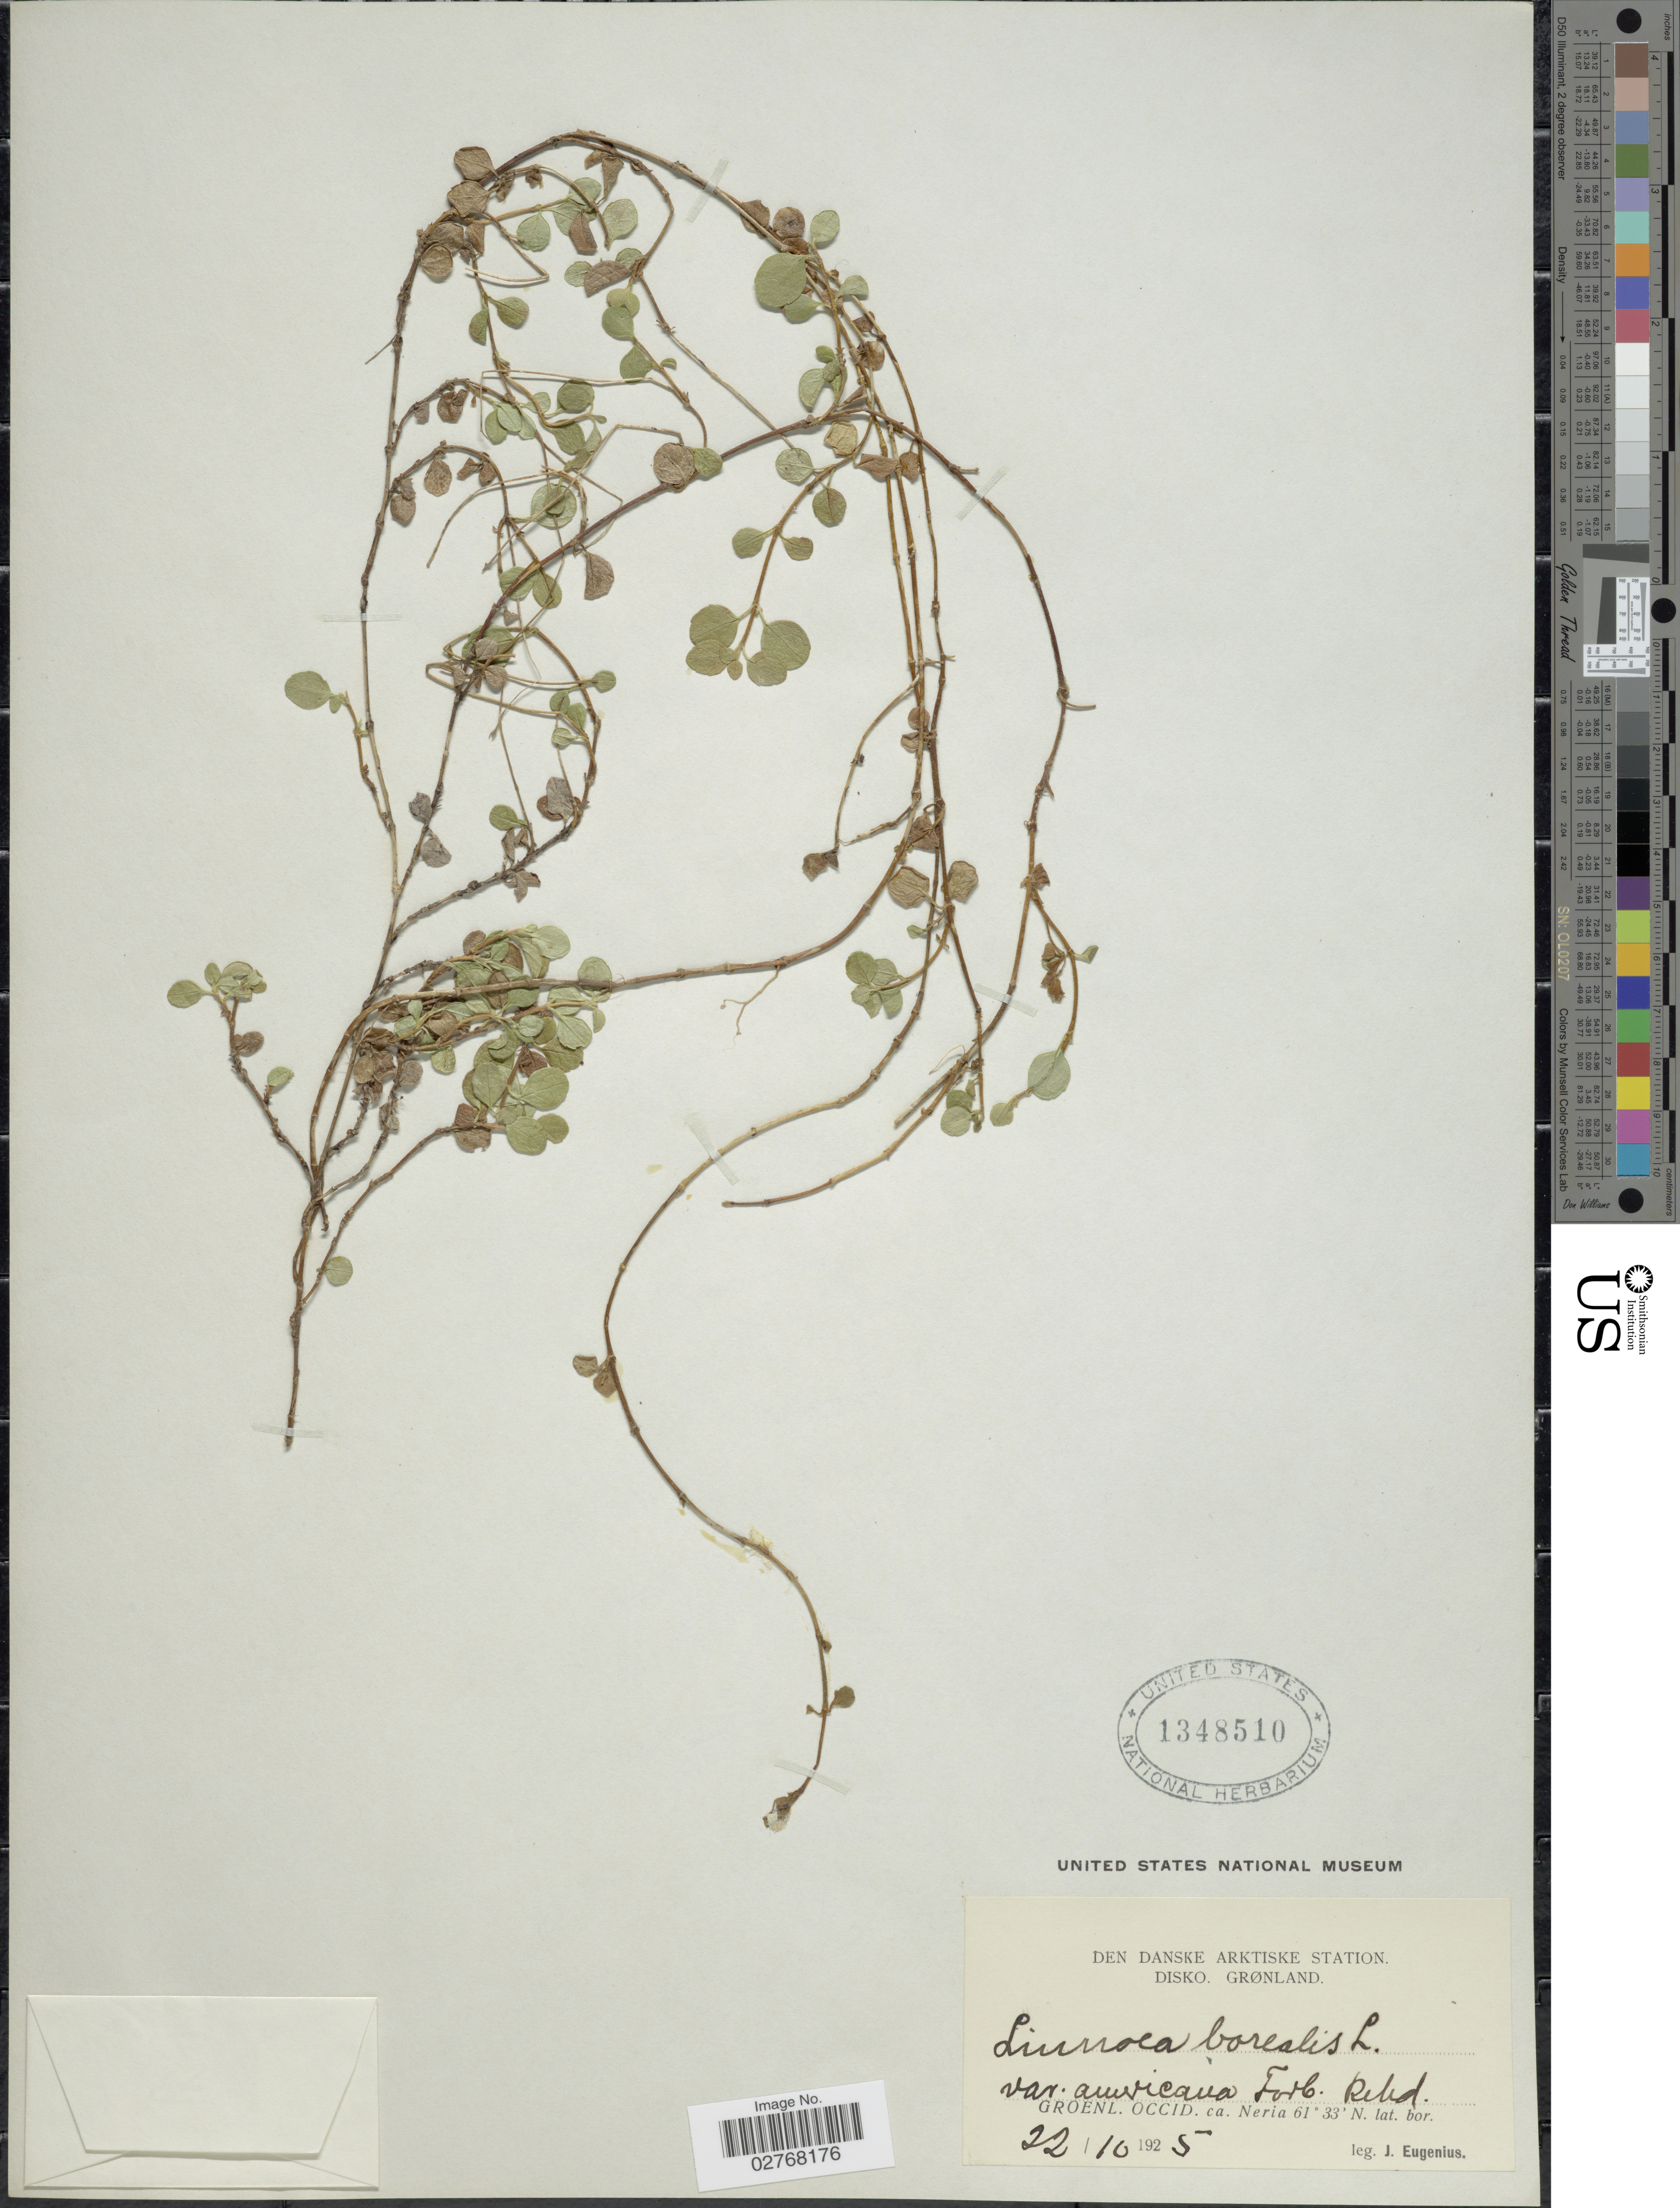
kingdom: Plantae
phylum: Tracheophyta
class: Magnoliopsida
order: Dipsacales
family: Caprifoliaceae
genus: Linnaea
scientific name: Linnaea borealis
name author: L.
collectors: J. Eugenius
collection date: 1925-10-22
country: Greenland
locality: Den Danske Arktiske Station. Disko. Grønland. Groenl. Occid. ca. Neria.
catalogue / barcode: US 1348510